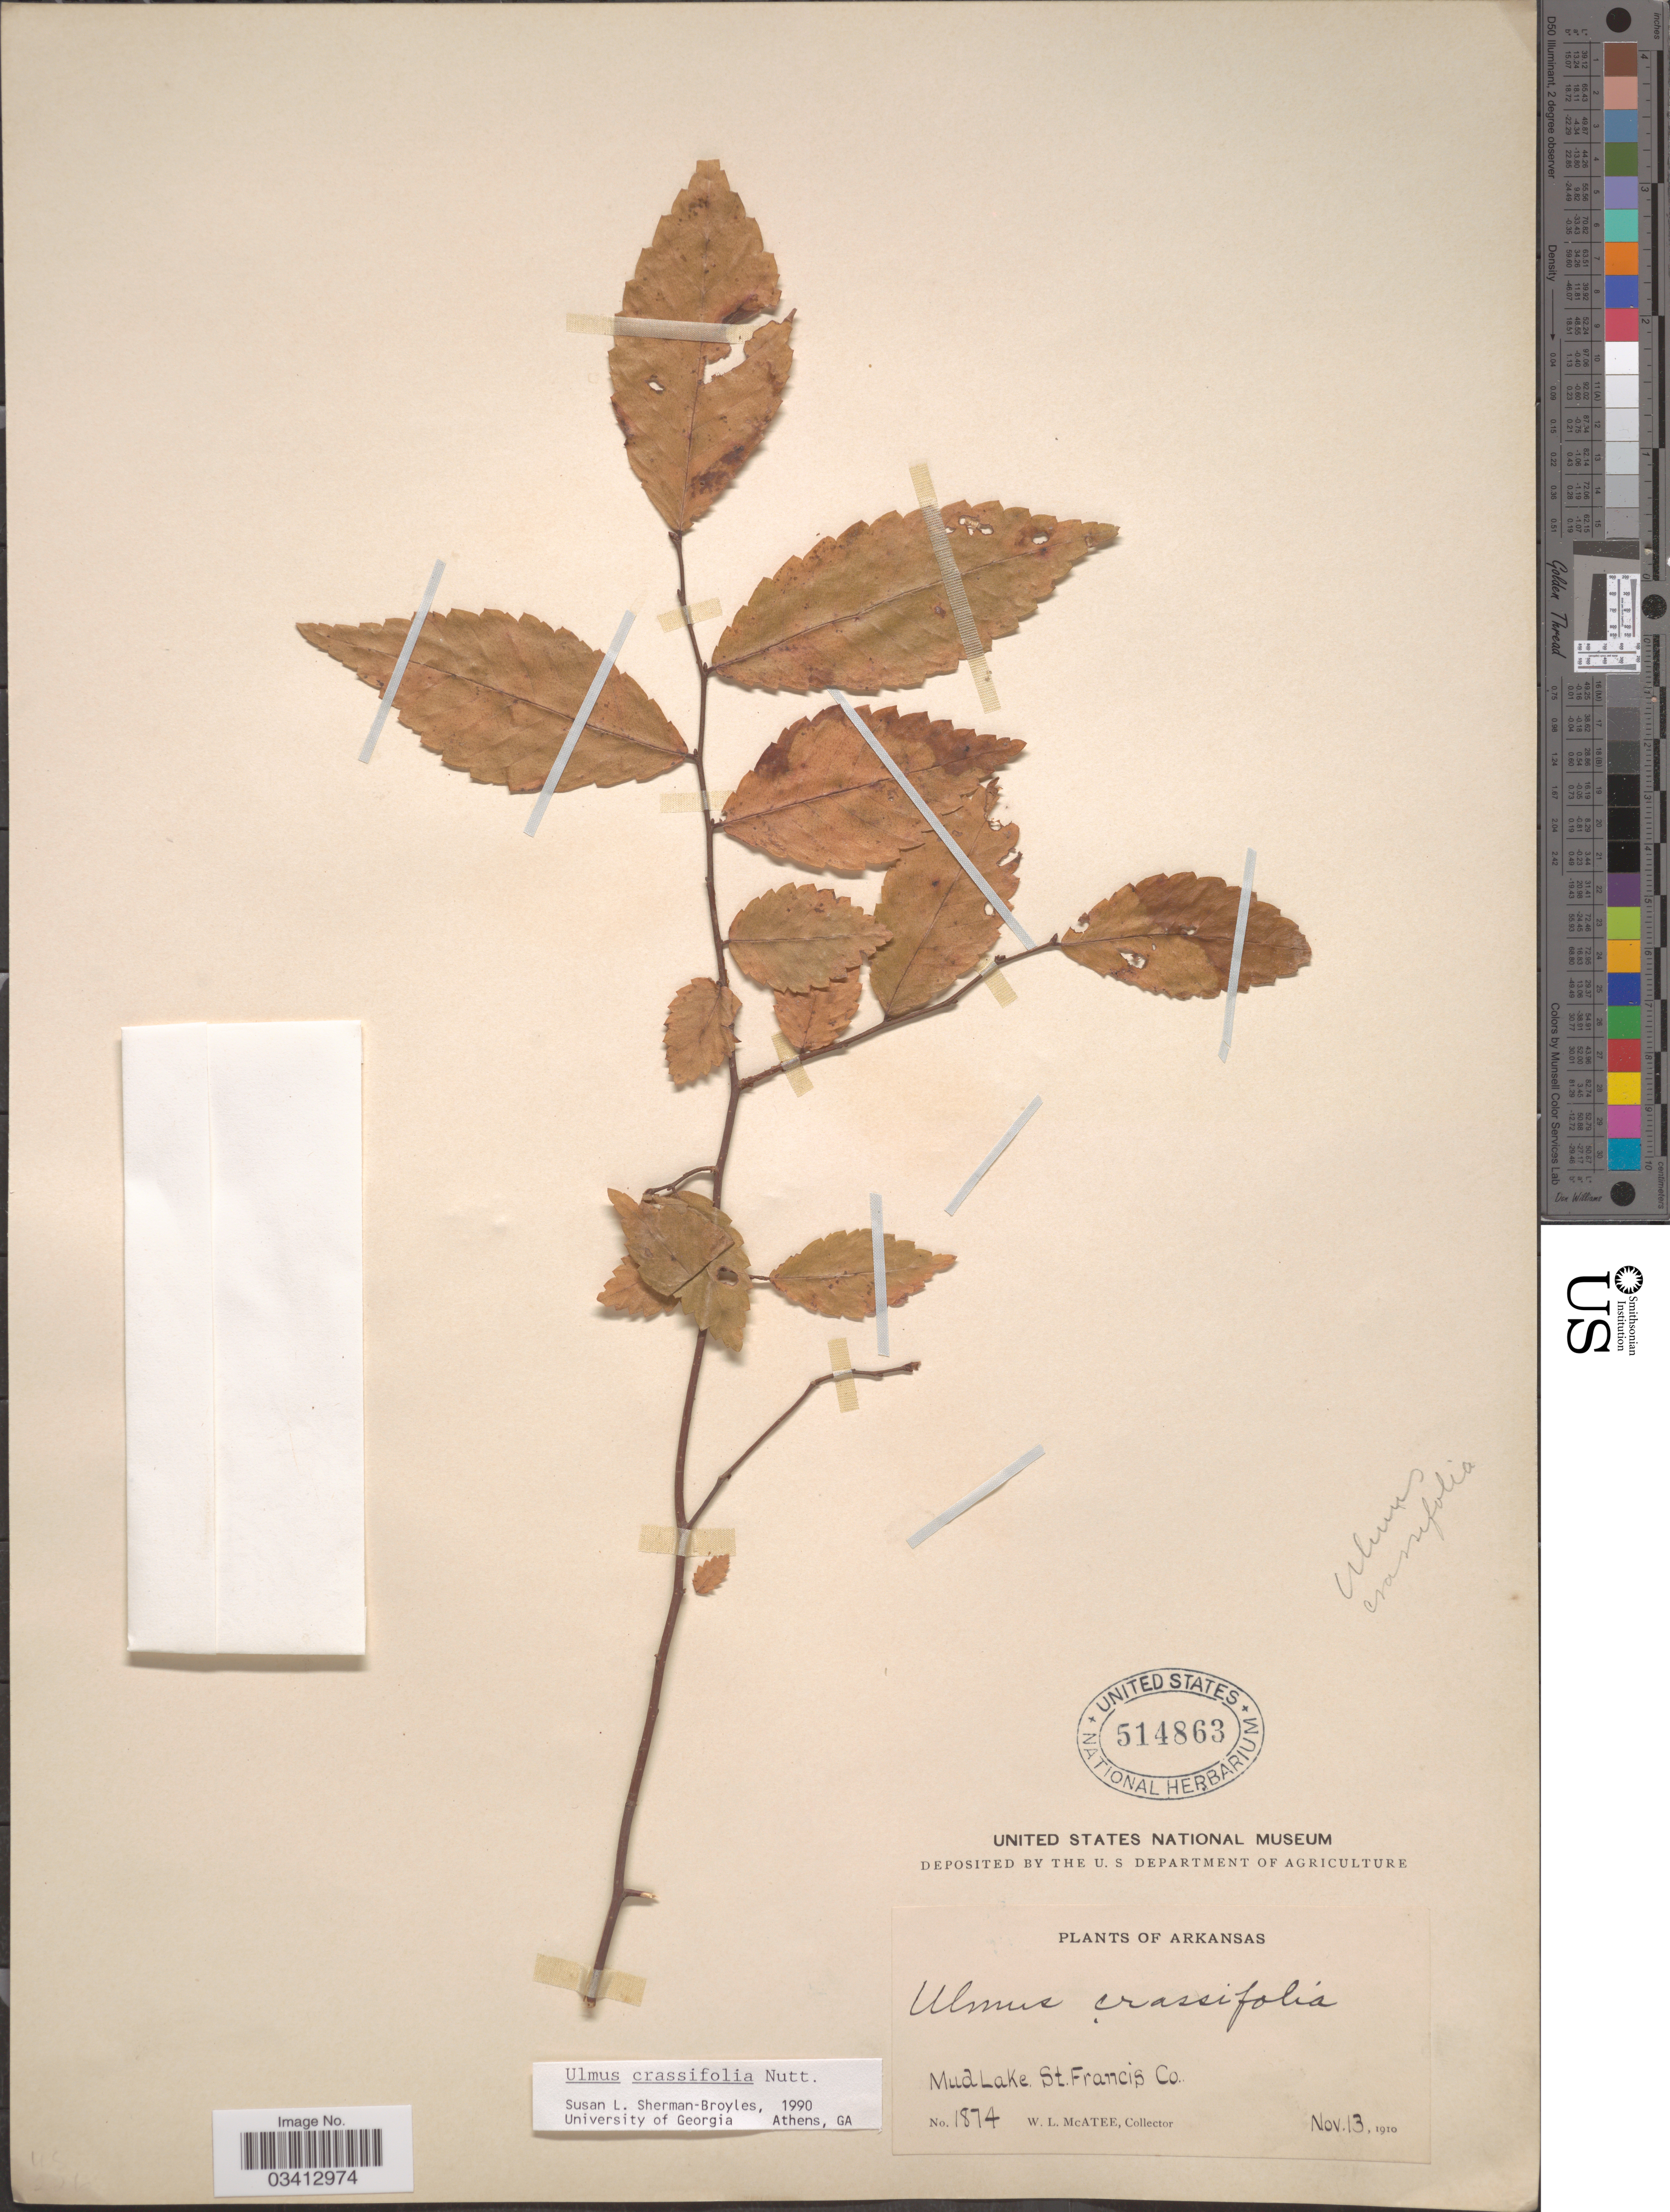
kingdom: Plantae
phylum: Tracheophyta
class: Magnoliopsida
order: Rosales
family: Ulmaceae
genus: Ulmus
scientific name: Ulmus crassifolia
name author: Nutt.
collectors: W. McAtee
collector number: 1874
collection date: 1910-11-13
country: United States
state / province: Arkansas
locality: Mud Lake. St. Francis Co.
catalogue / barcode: US 514863